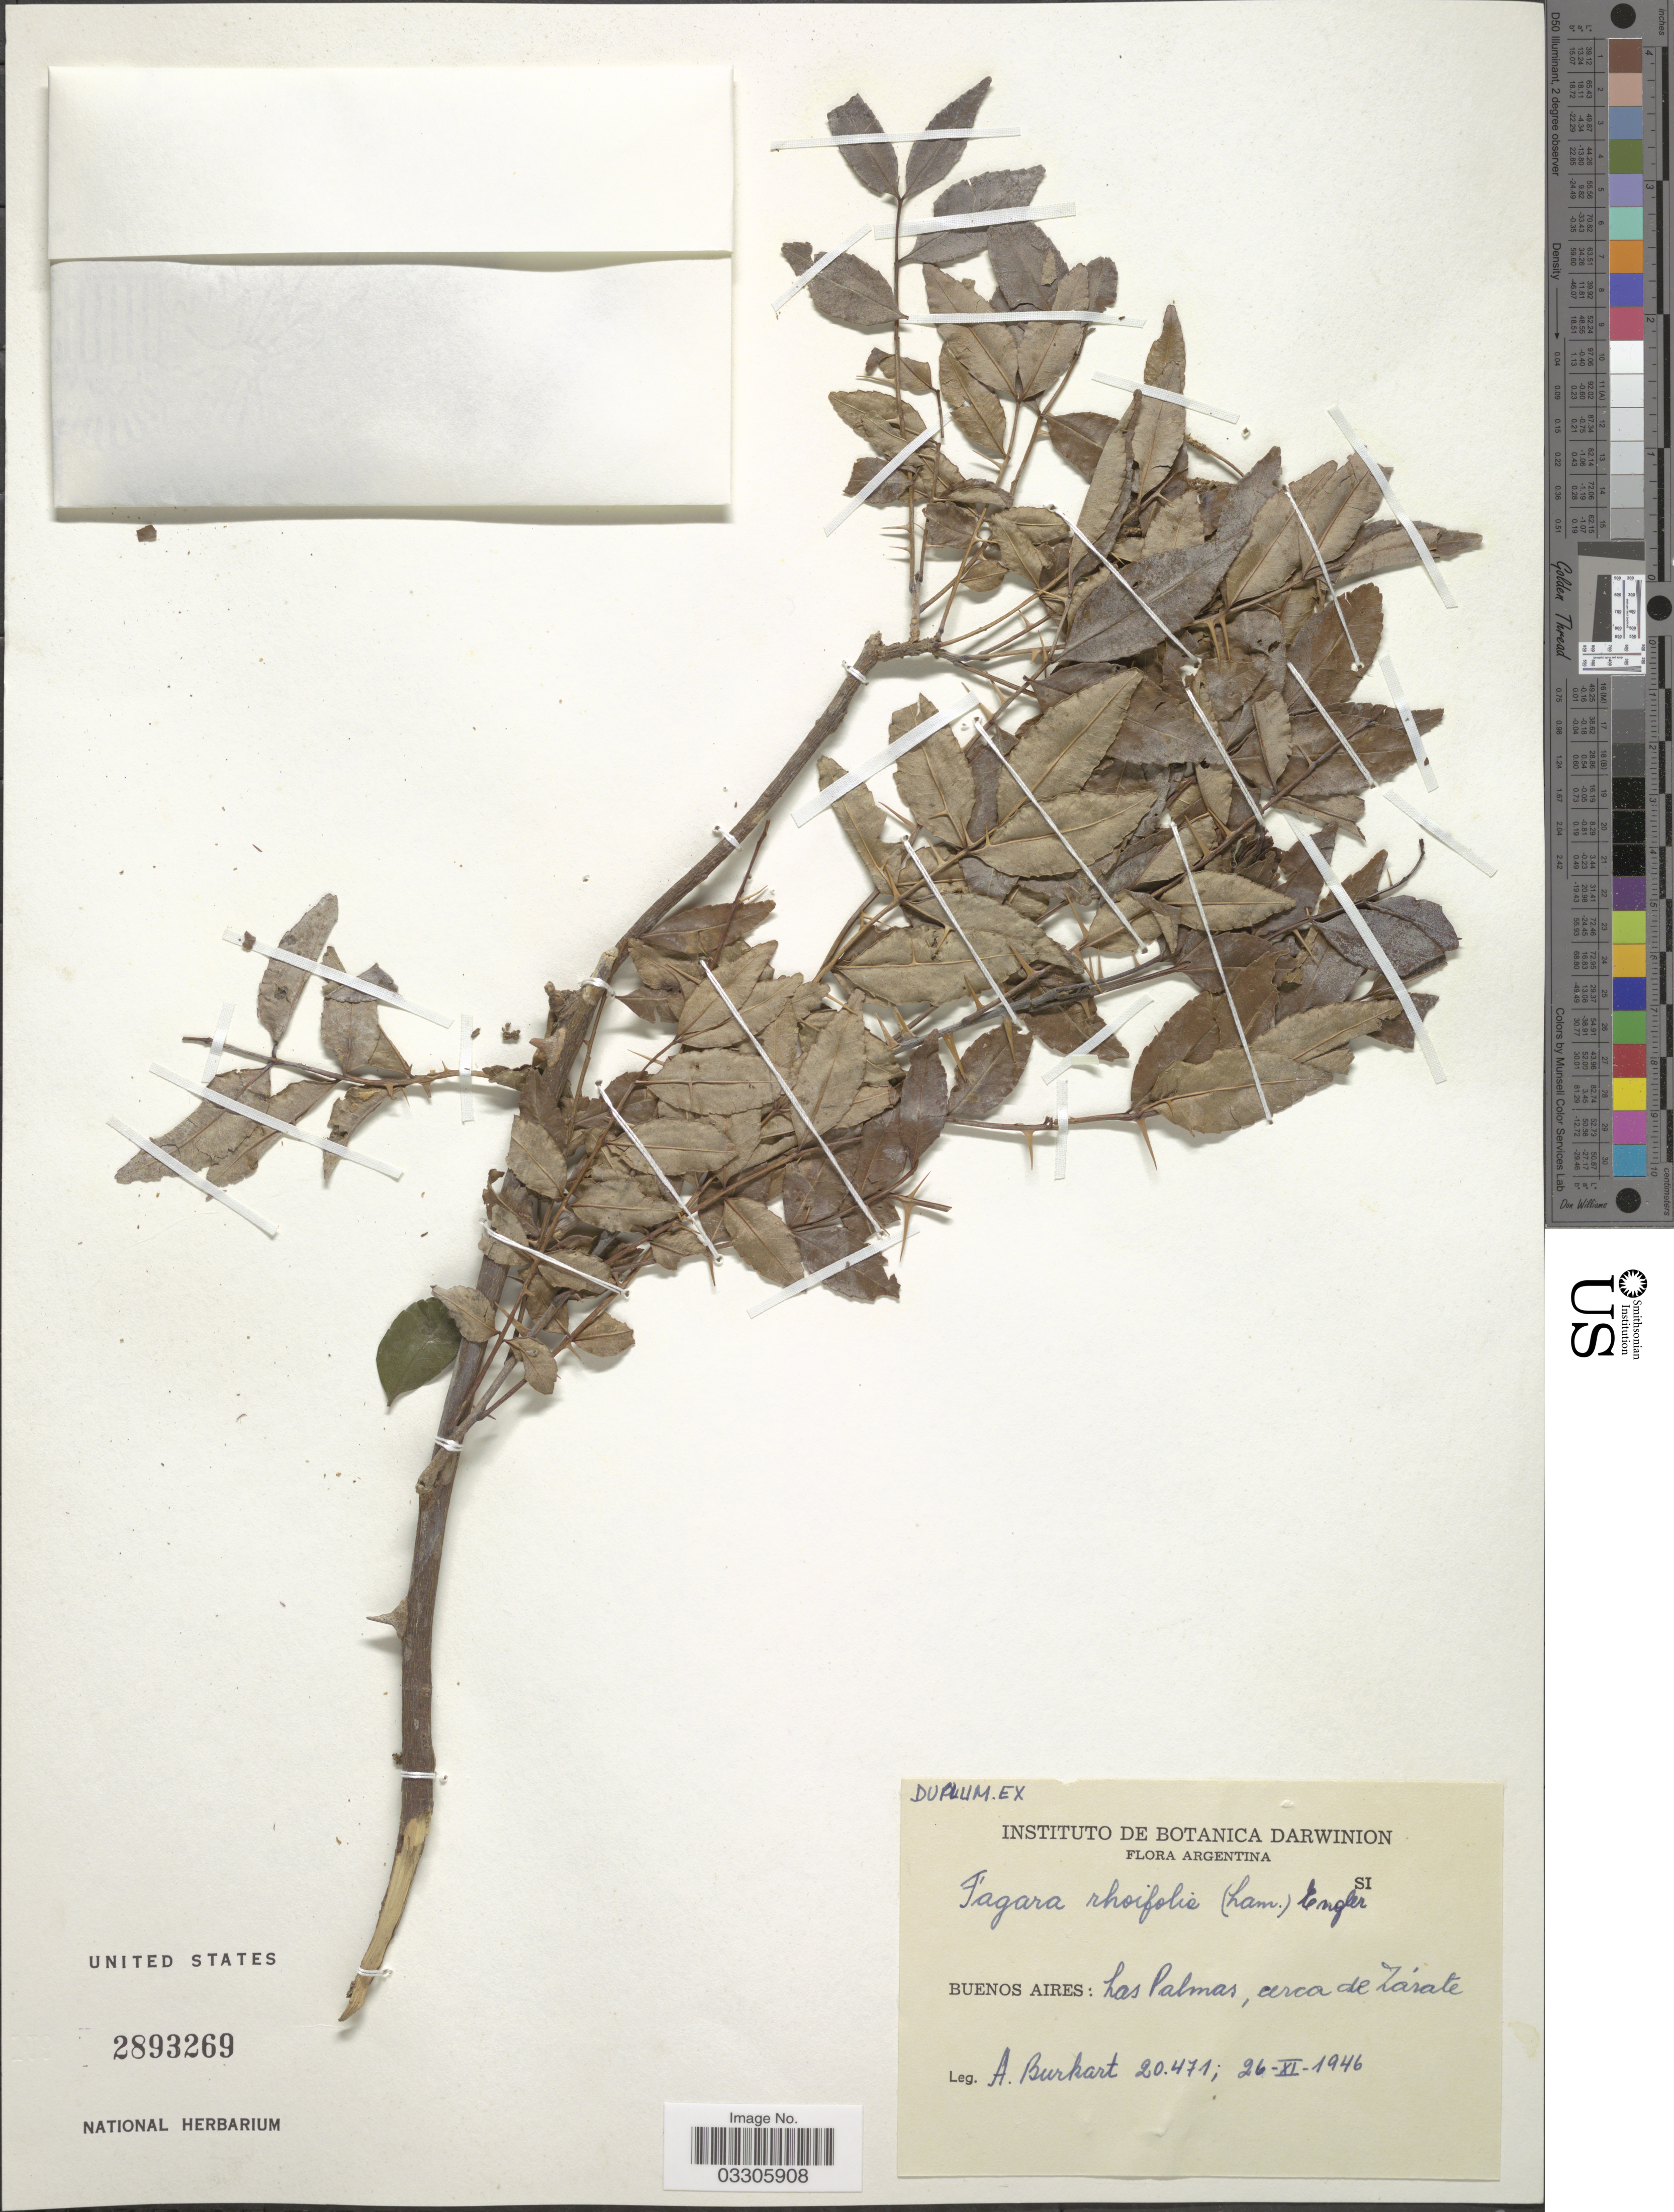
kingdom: Plantae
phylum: Tracheophyta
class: Magnoliopsida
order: Sapindales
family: Rutaceae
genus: Zanthoxylum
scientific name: Zanthoxylum rhoifolium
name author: Lam.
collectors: A. E. Burkart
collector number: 20471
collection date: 1946-11-26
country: Argentina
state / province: Buenos Aires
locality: Las Palmas, cerca de Zárate.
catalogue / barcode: US 2893269